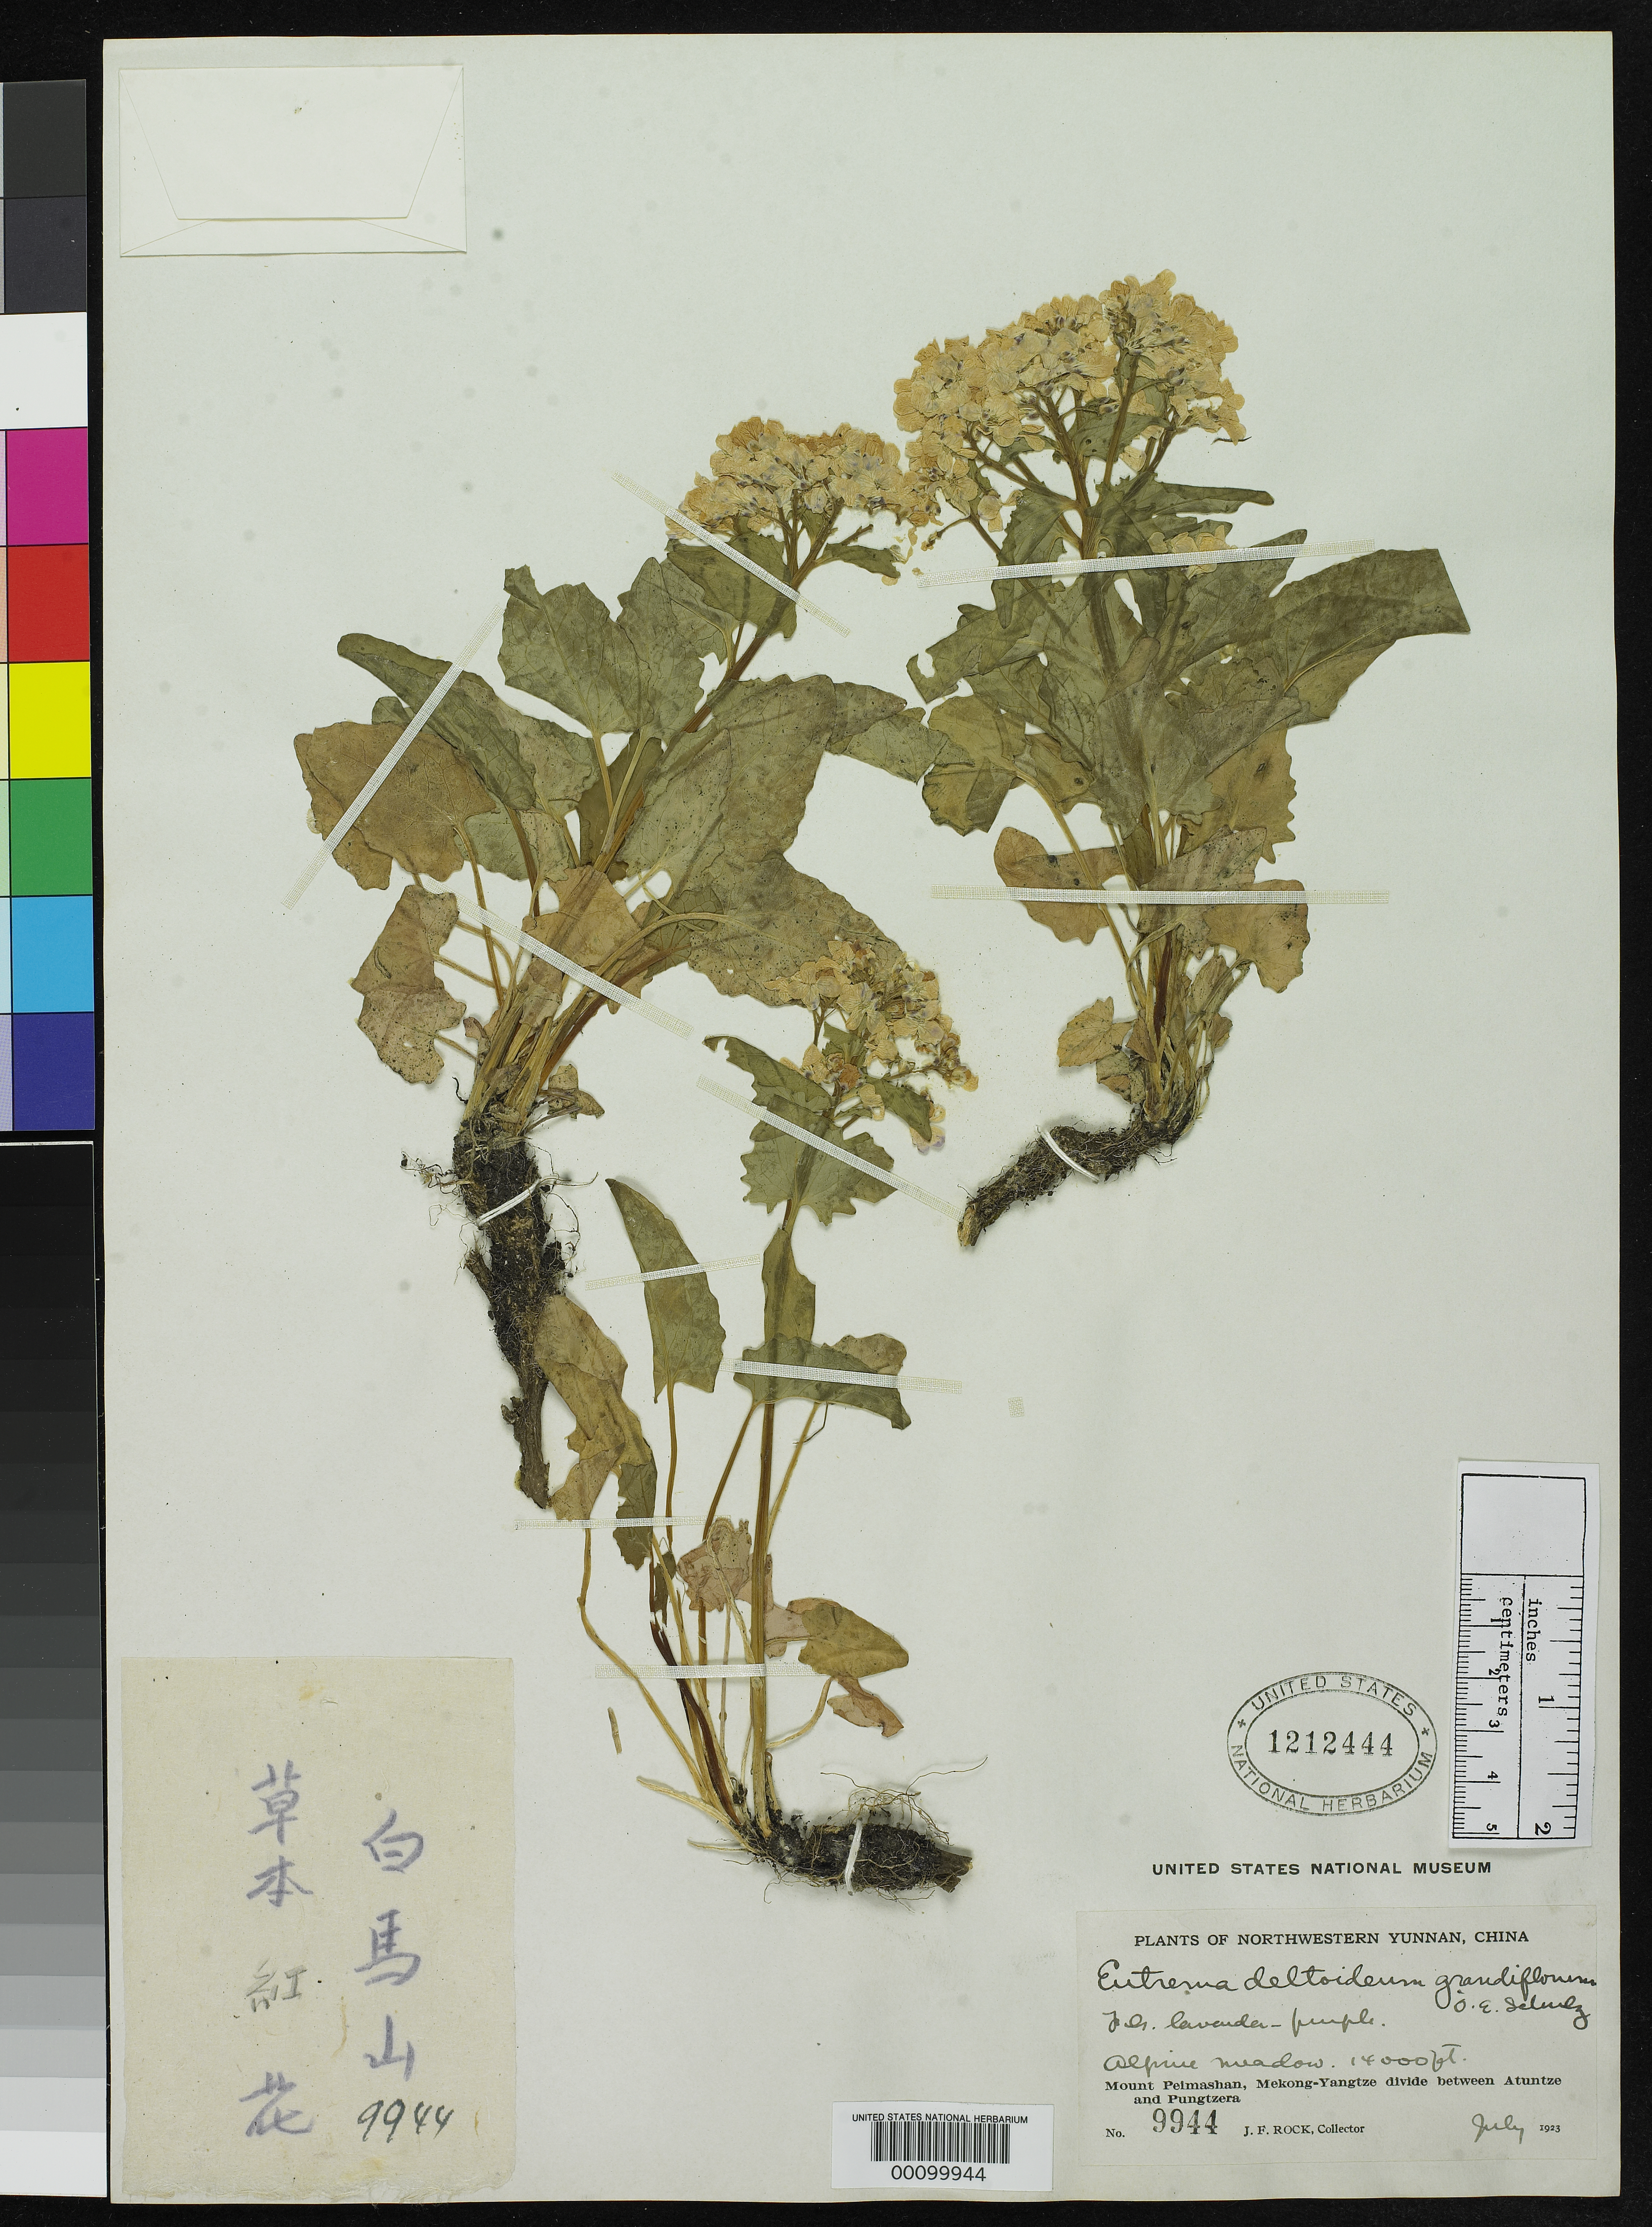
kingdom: Plantae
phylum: Tracheophyta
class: Magnoliopsida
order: Brassicales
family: Brassicaceae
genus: Eutrema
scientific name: Eutrema deltoideum var. grandiflorum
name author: O.E. Schulz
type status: Isotype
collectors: J. F. Rock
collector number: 9944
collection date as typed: Jul 1923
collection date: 1923-07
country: China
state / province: Yunnan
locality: Mt. Peimashan, Mekong-Yangtze divide between Atuntze and Pungtzera.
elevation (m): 4267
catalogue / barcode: US 1212444